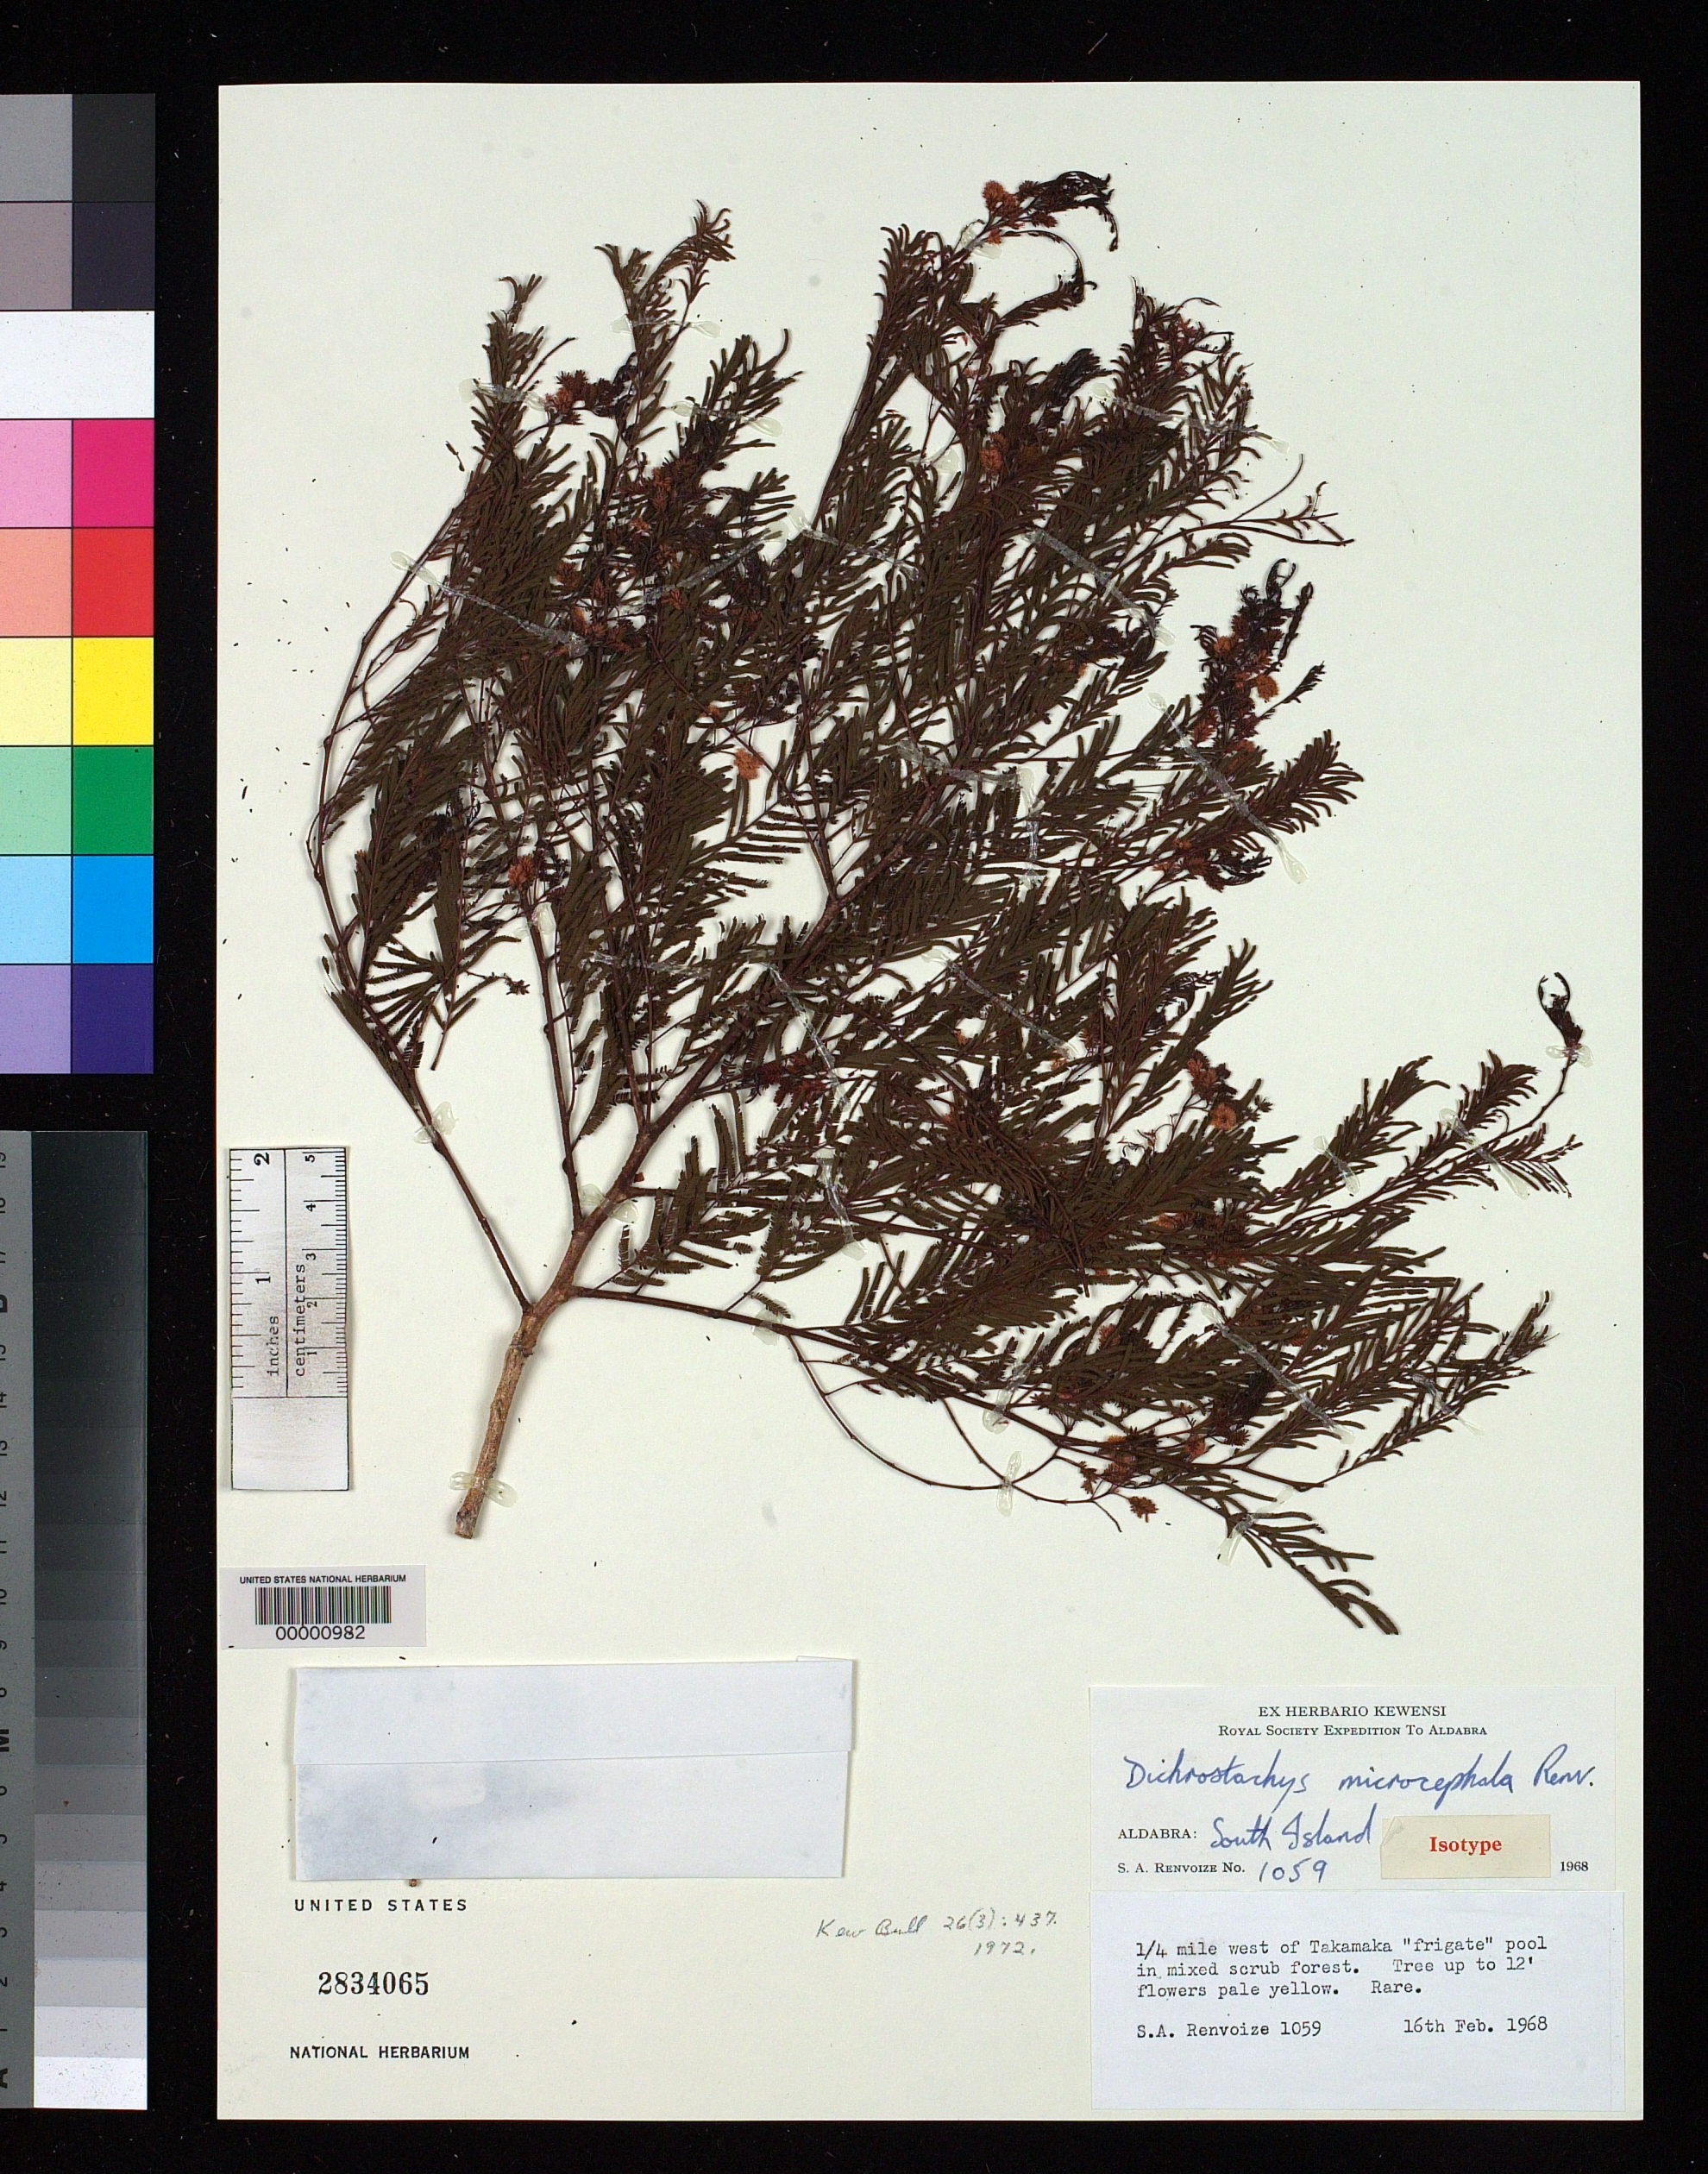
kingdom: Plantae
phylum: Tracheophyta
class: Magnoliopsida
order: Fabales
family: Fabaceae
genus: Dichrostachys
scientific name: Dichrostachys microcephala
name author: Renvoize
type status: Isotype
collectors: S. A. Renvoize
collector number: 1059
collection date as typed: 16 Feb 1968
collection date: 1968-02-16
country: Seychelles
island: Aldabra Atoll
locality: W of Takamaka, South Islet.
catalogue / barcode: US 2834065